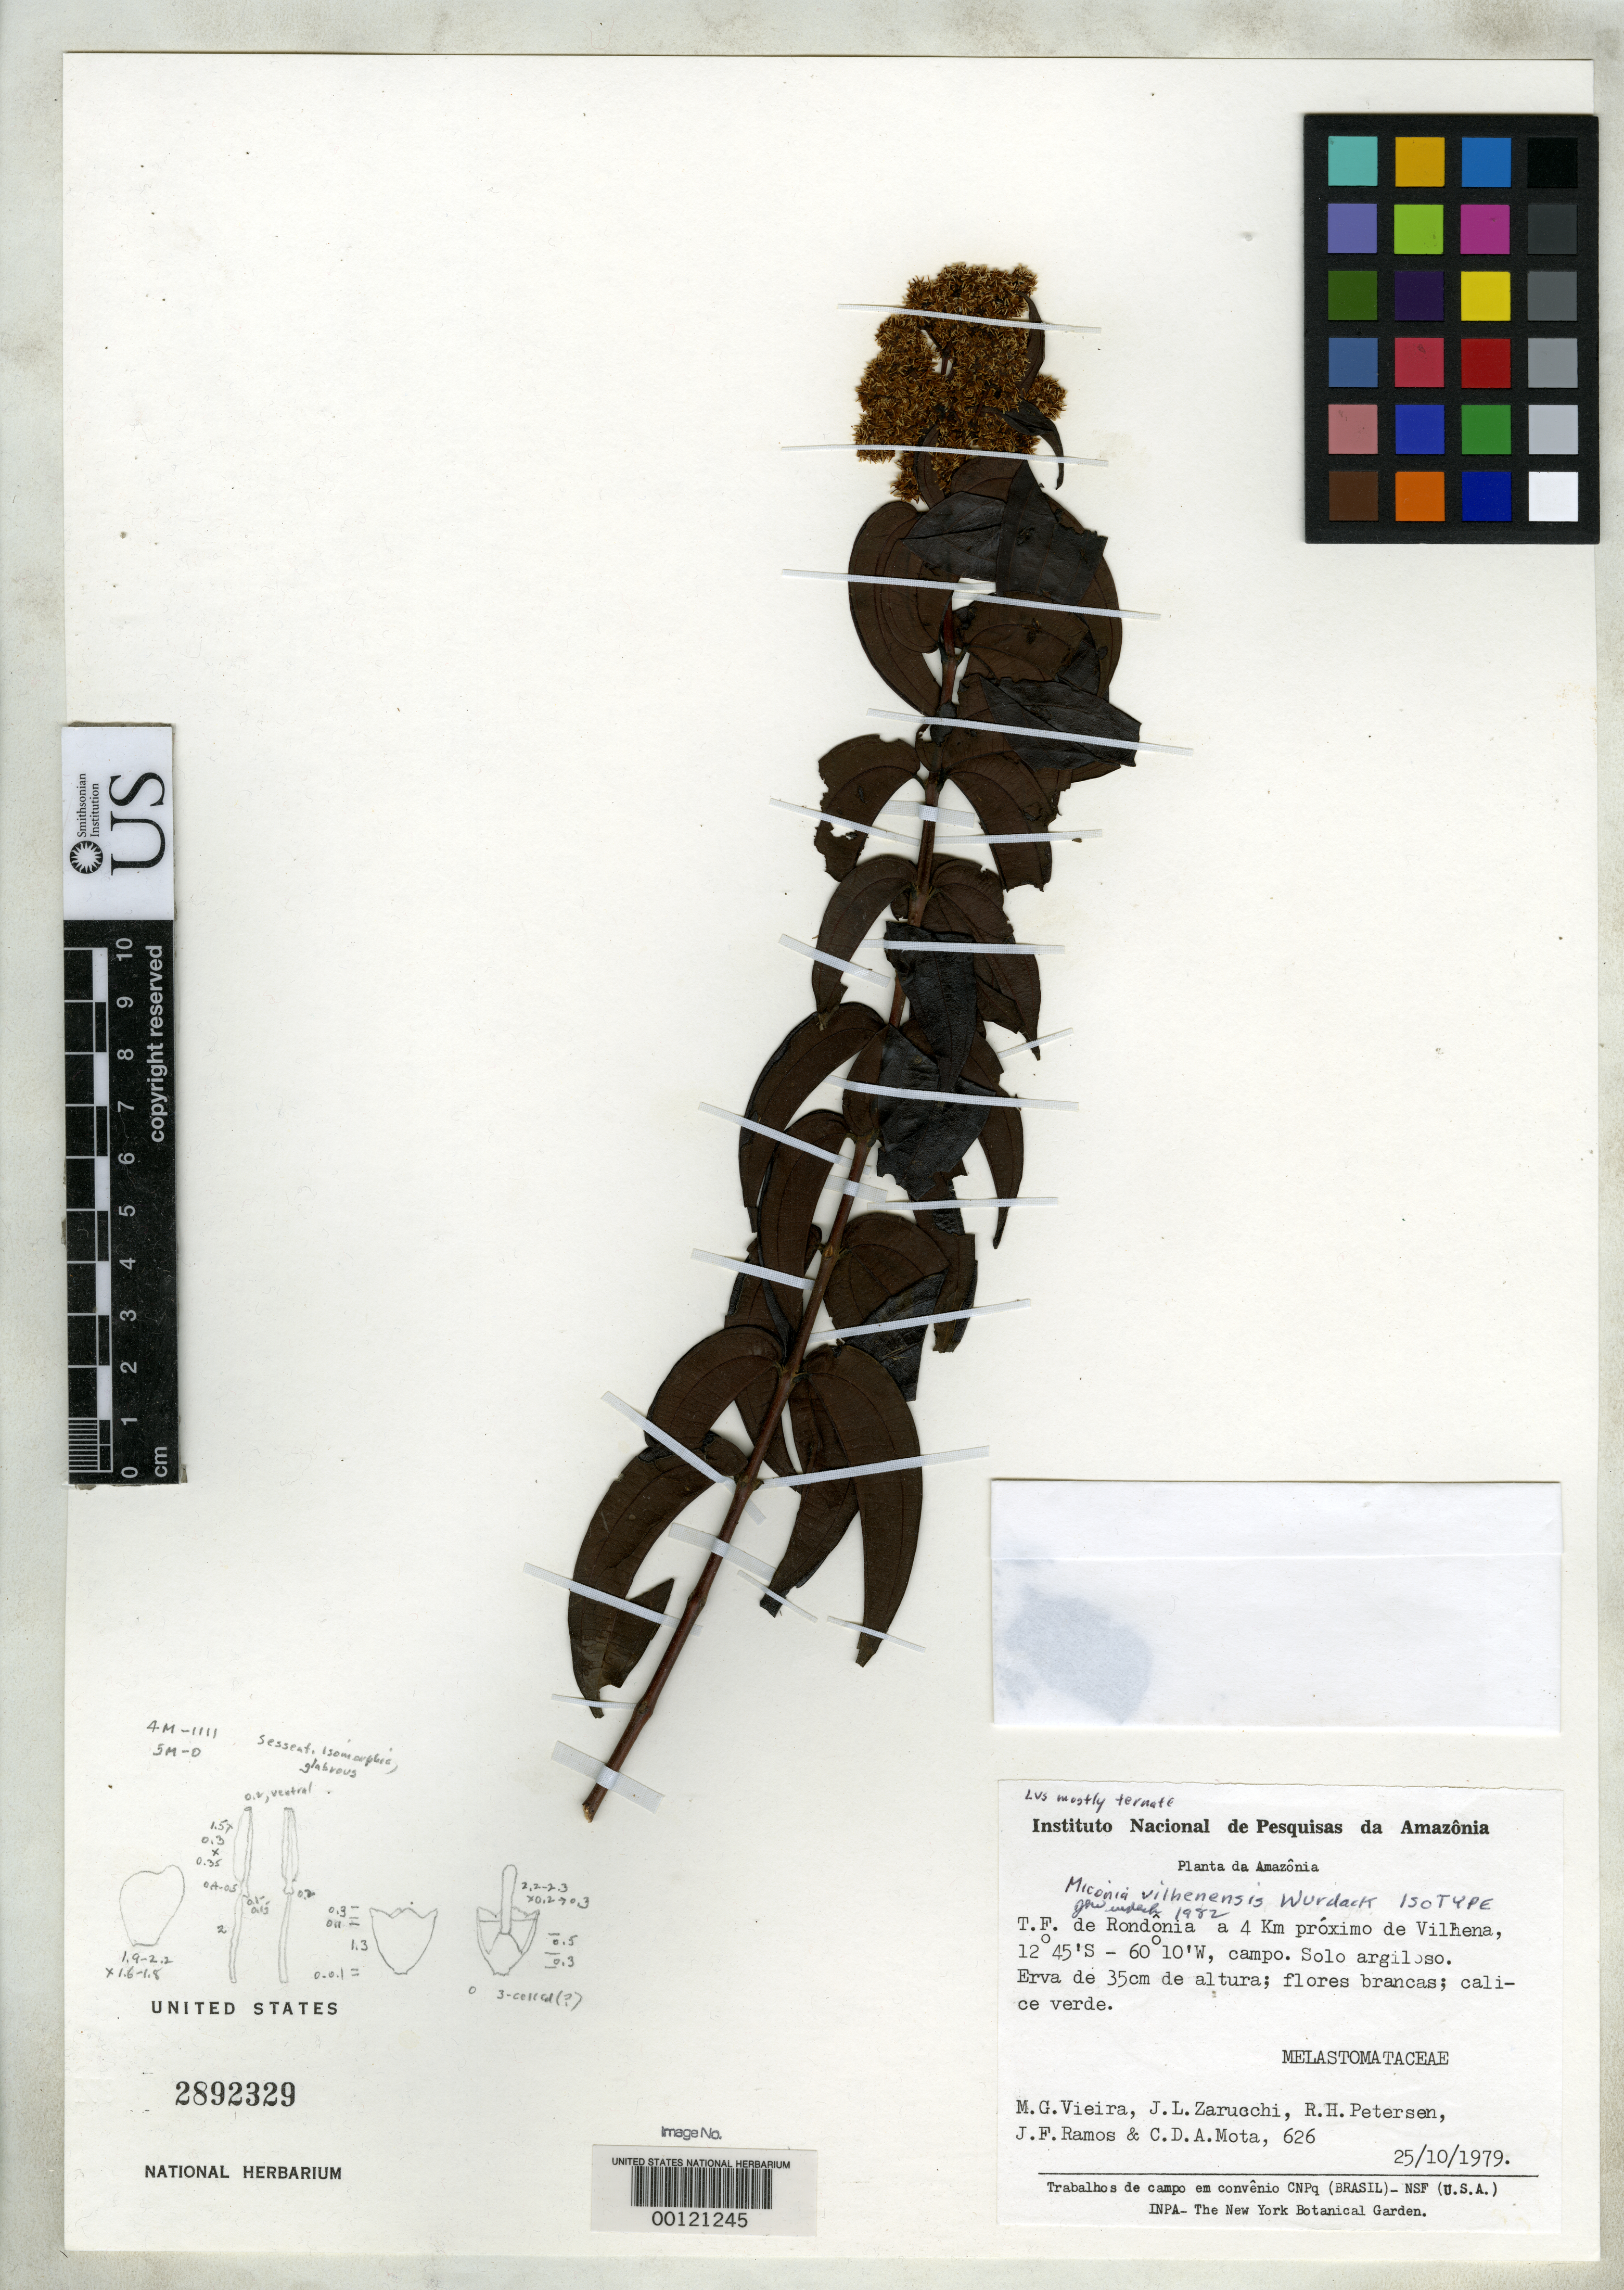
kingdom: Plantae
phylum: Tracheophyta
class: Magnoliopsida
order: Myrtales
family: Melastomataceae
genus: Miconia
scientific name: Miconia vilhenensis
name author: Wurdack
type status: Isotype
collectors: M. G. Vieira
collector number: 626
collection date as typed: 25 Oct 1979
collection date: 1979-10-25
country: Brazil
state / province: Rondônia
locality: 4 km from Vilhena.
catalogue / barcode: US 2892329